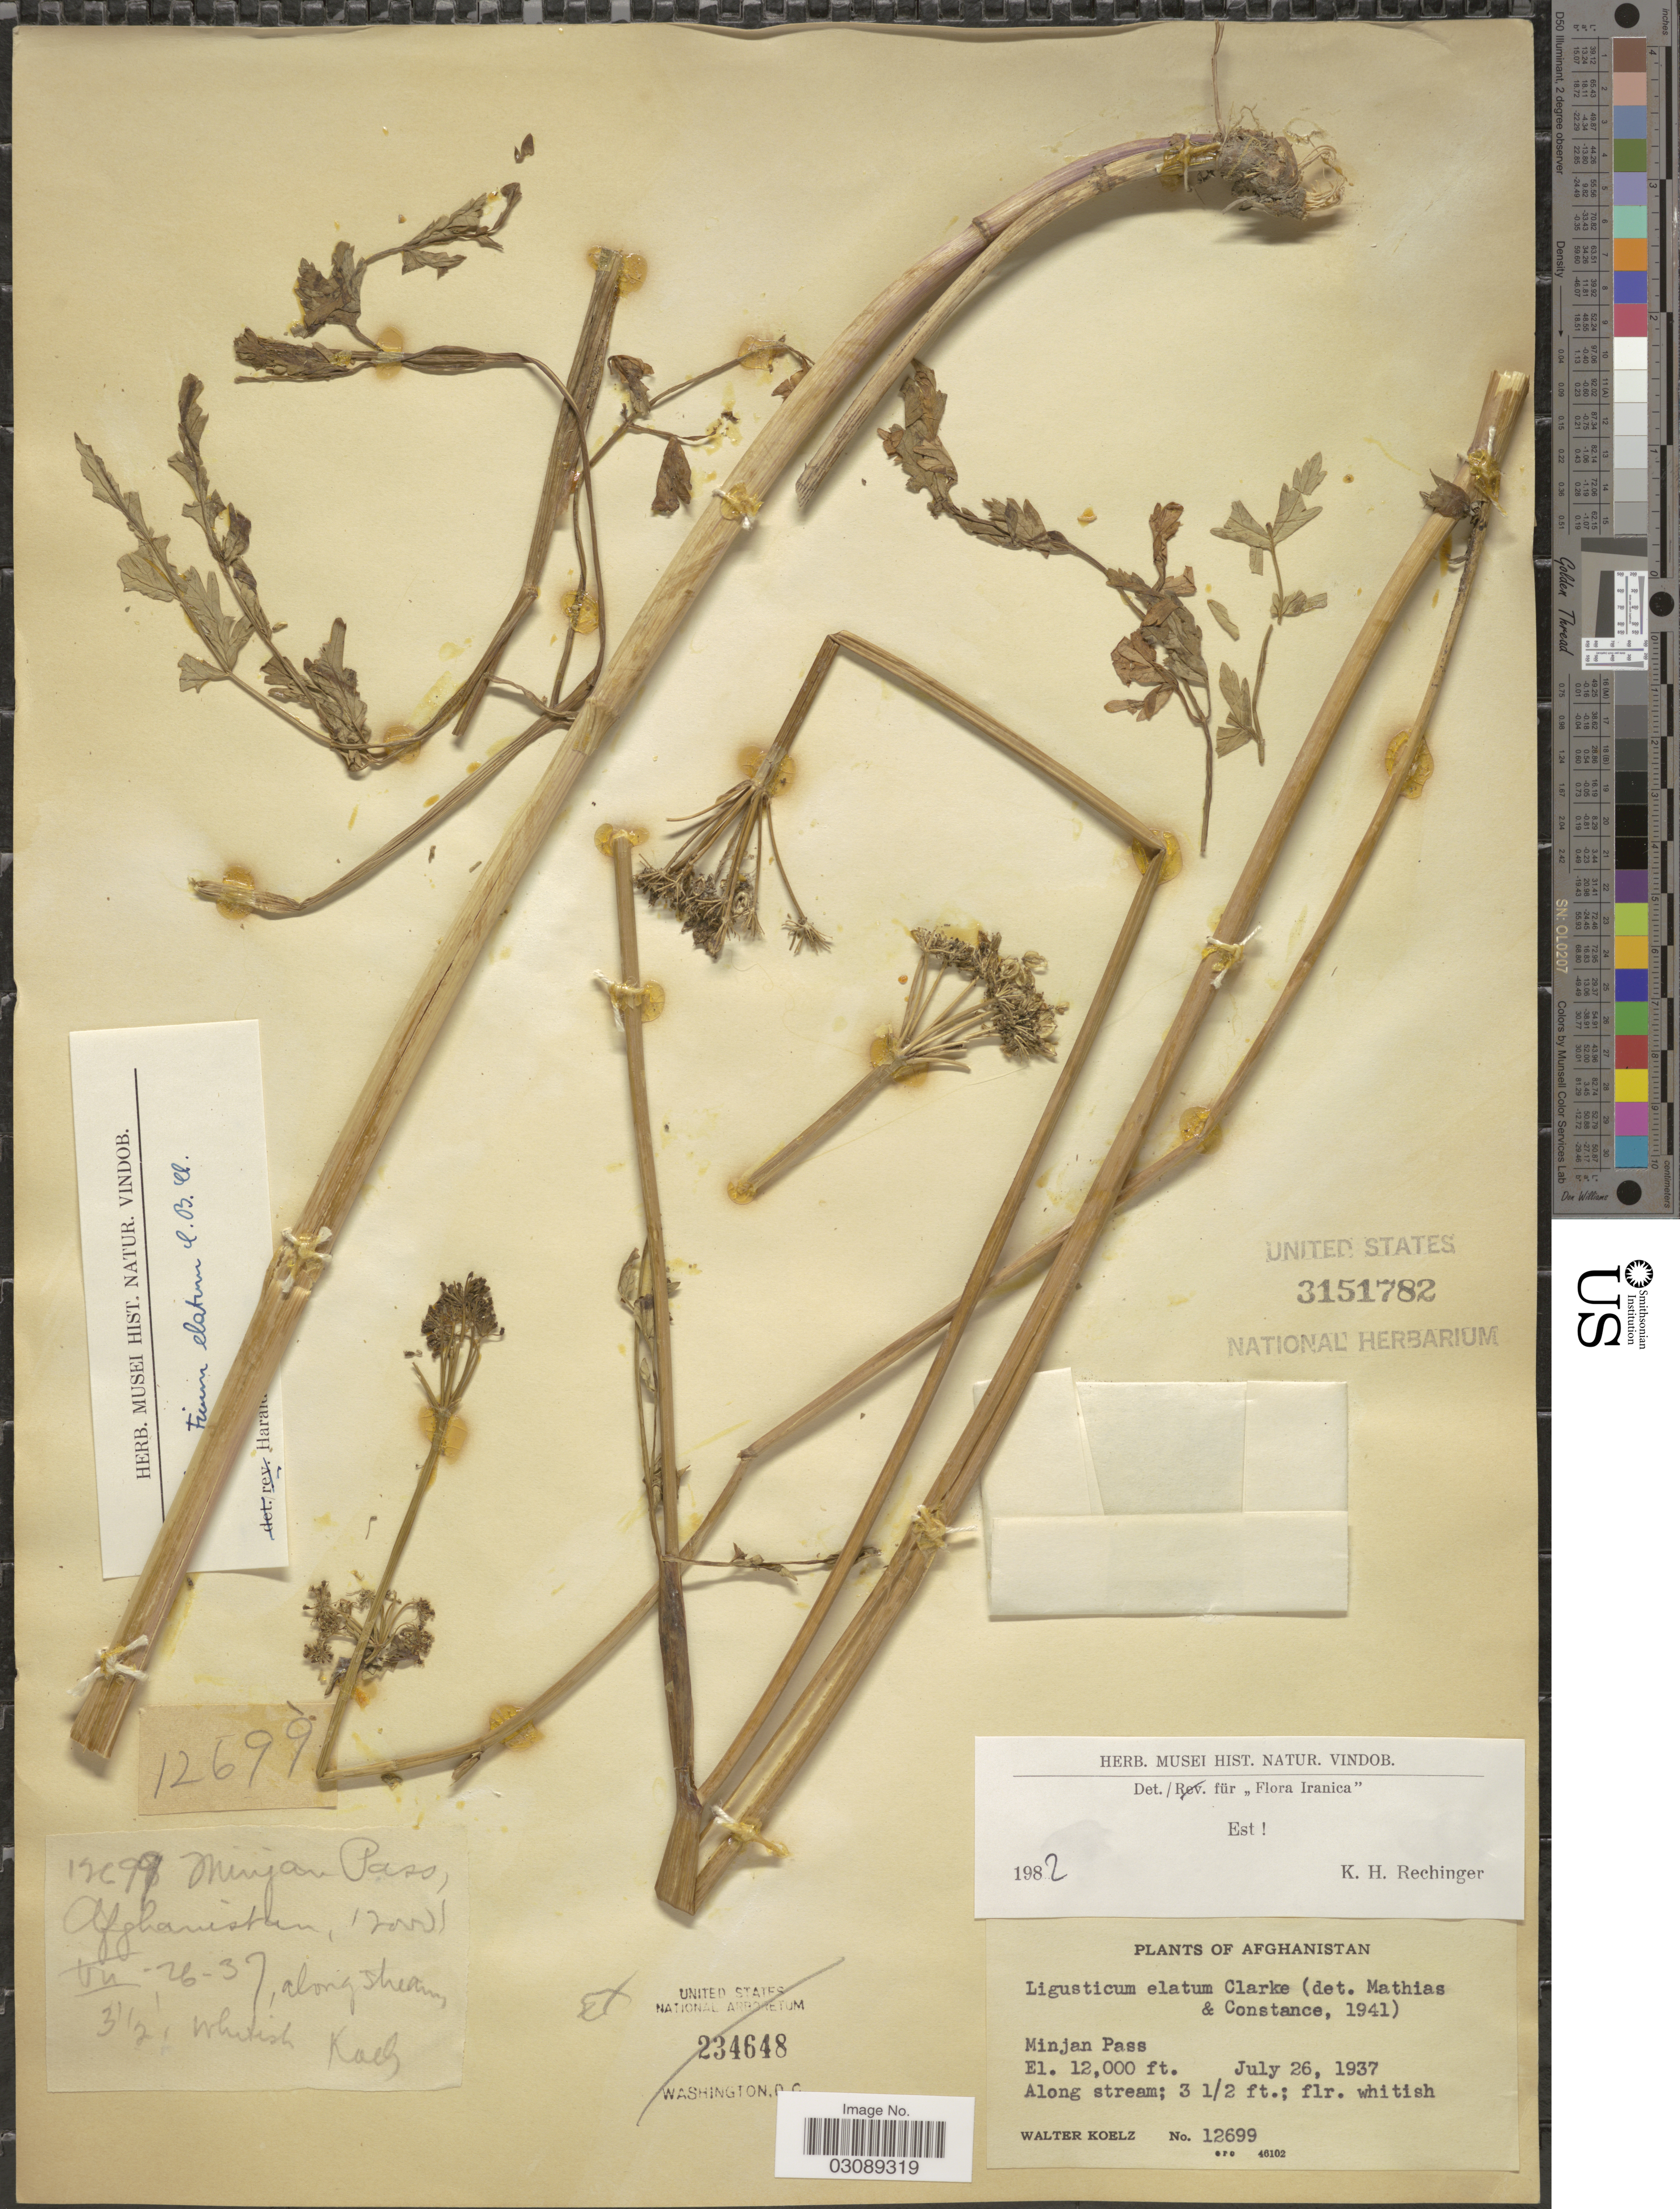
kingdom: Plantae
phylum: Tracheophyta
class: Magnoliopsida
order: Apiales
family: Apiaceae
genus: Ligusticum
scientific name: Ligusticum elatum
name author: (Edgew.) C.B. Clarke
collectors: W. N. Koelz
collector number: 12699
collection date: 1937-07-26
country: Afghanistan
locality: Minjan Pass.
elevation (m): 3658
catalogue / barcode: US 3151782